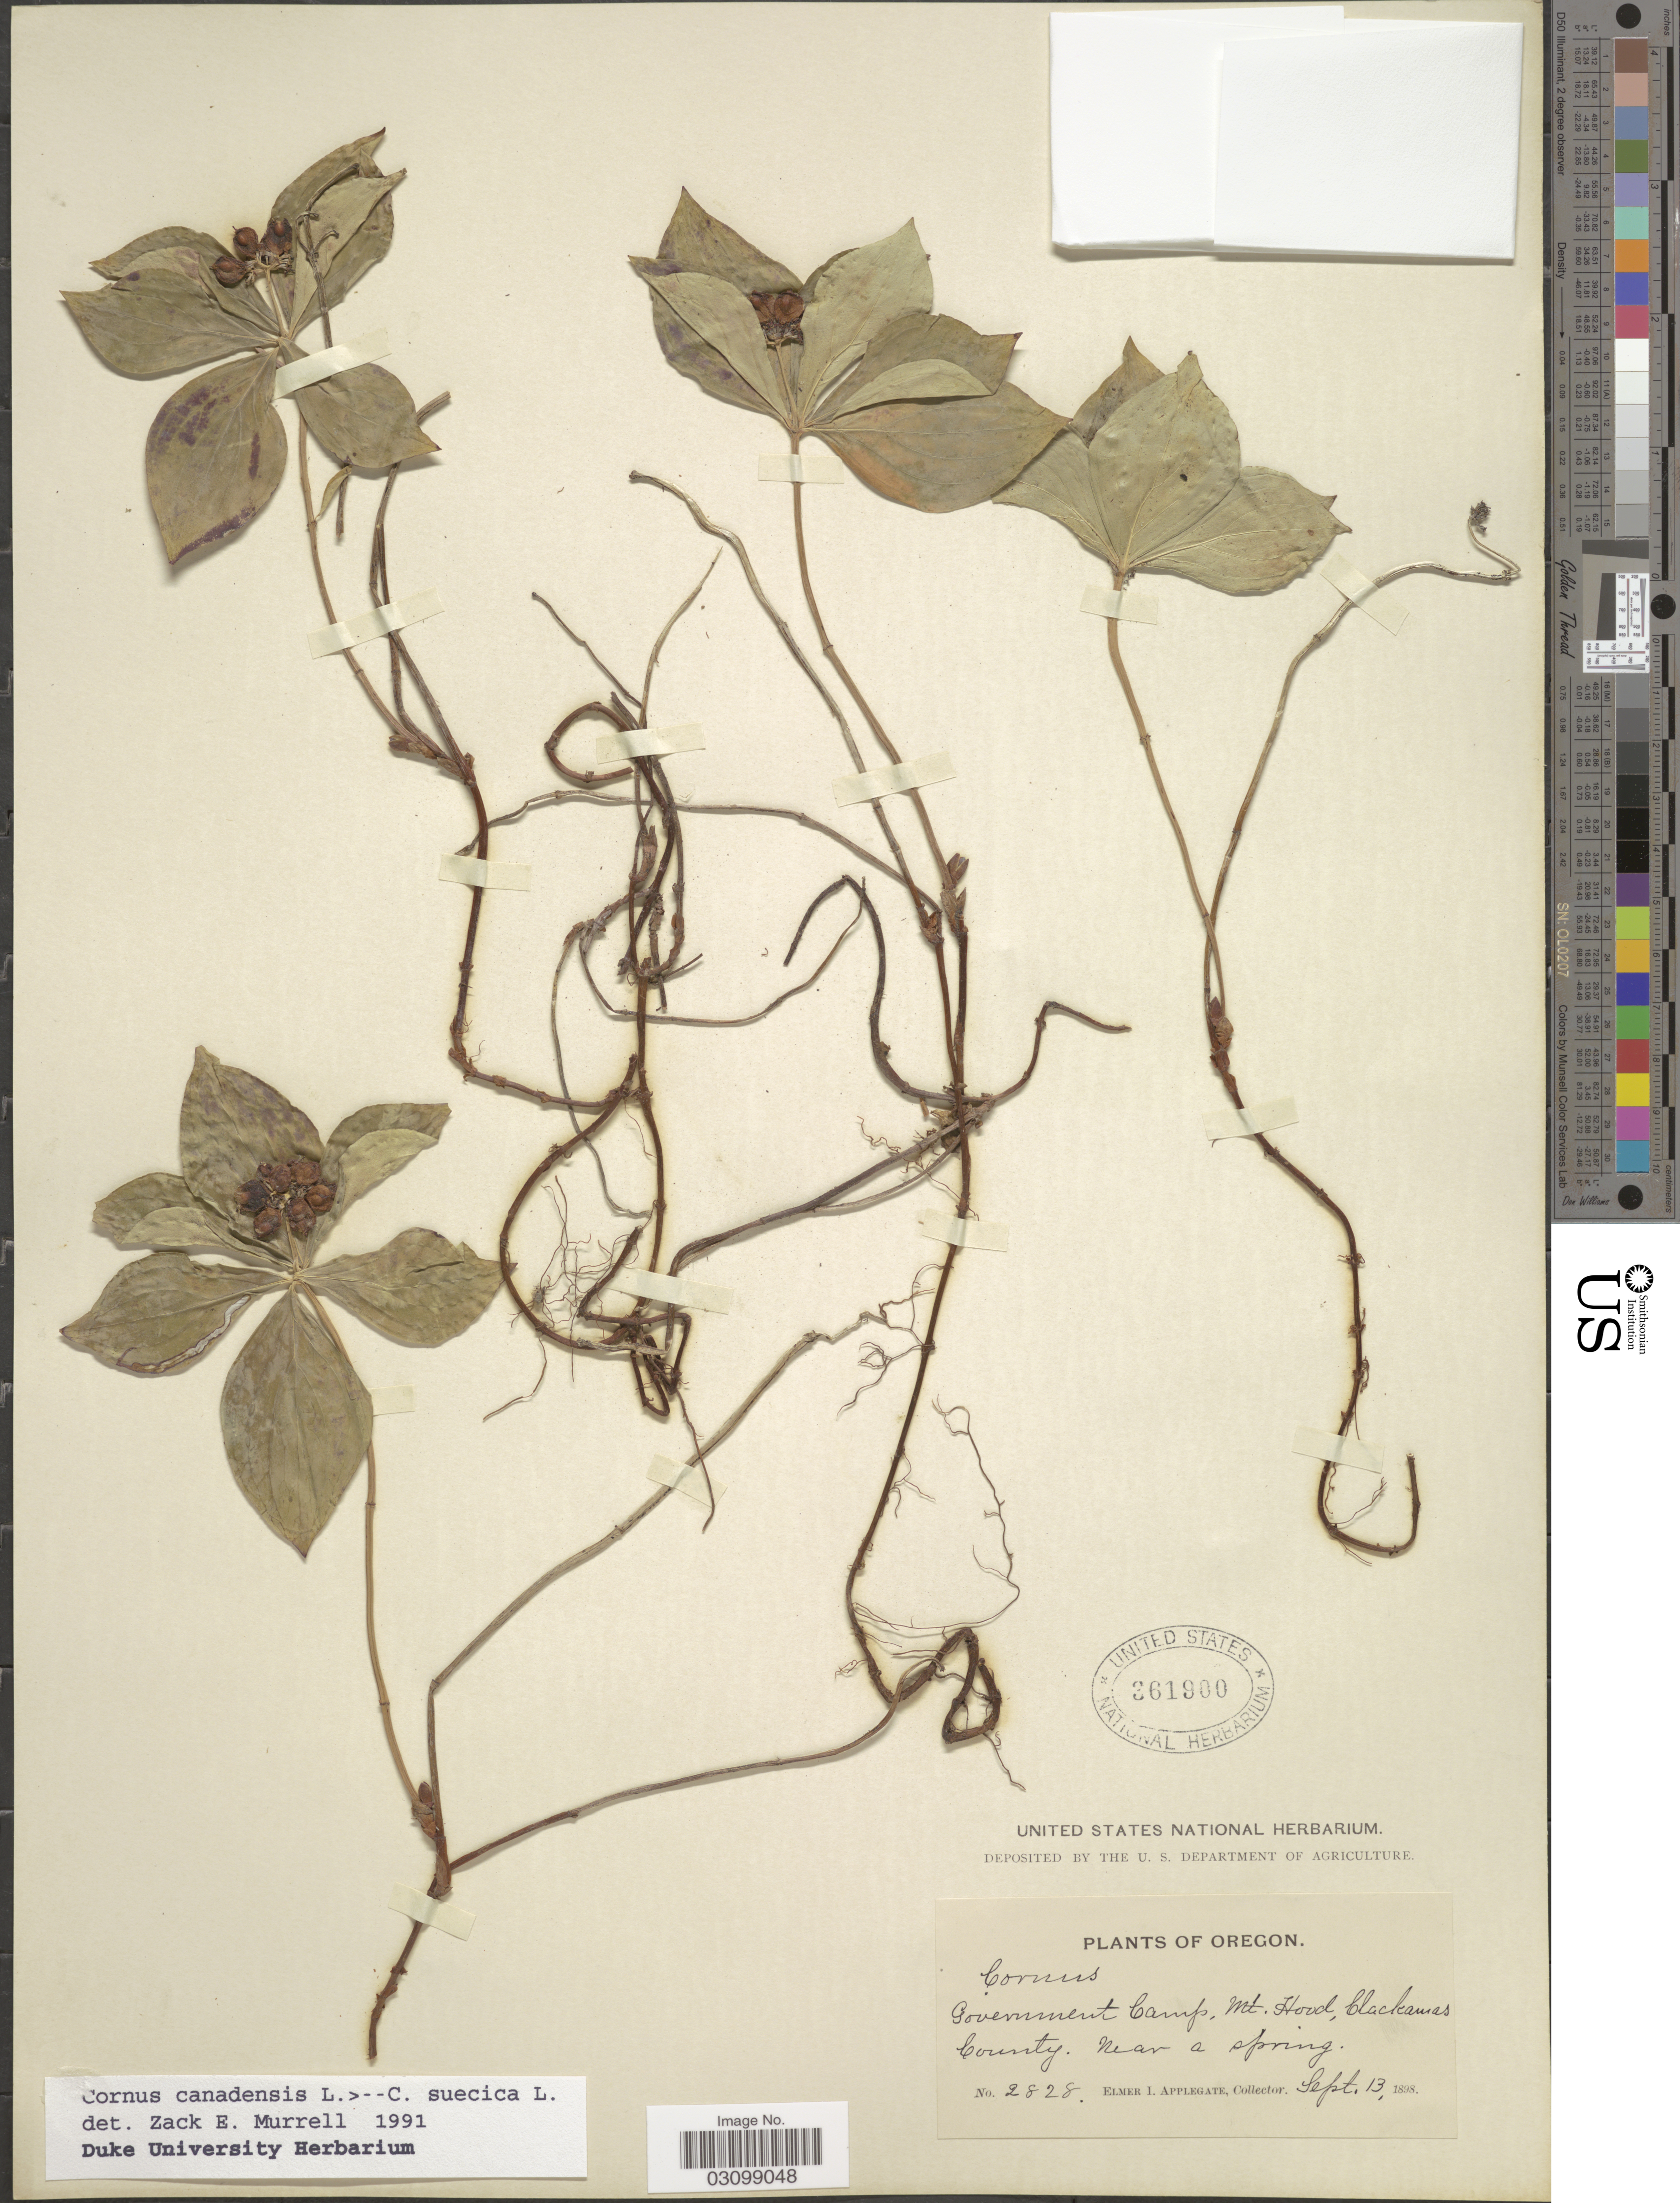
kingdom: Plantae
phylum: Tracheophyta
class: Magnoliopsida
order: Cornales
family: Cornaceae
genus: Cornus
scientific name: Cornus sp.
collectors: E. I. Applegate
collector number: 2828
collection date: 1898-09-13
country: United States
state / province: Oregon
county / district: Clackamas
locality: Government Camp, Mt. Hood, Clackamas County. Near a spring.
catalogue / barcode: US 361900